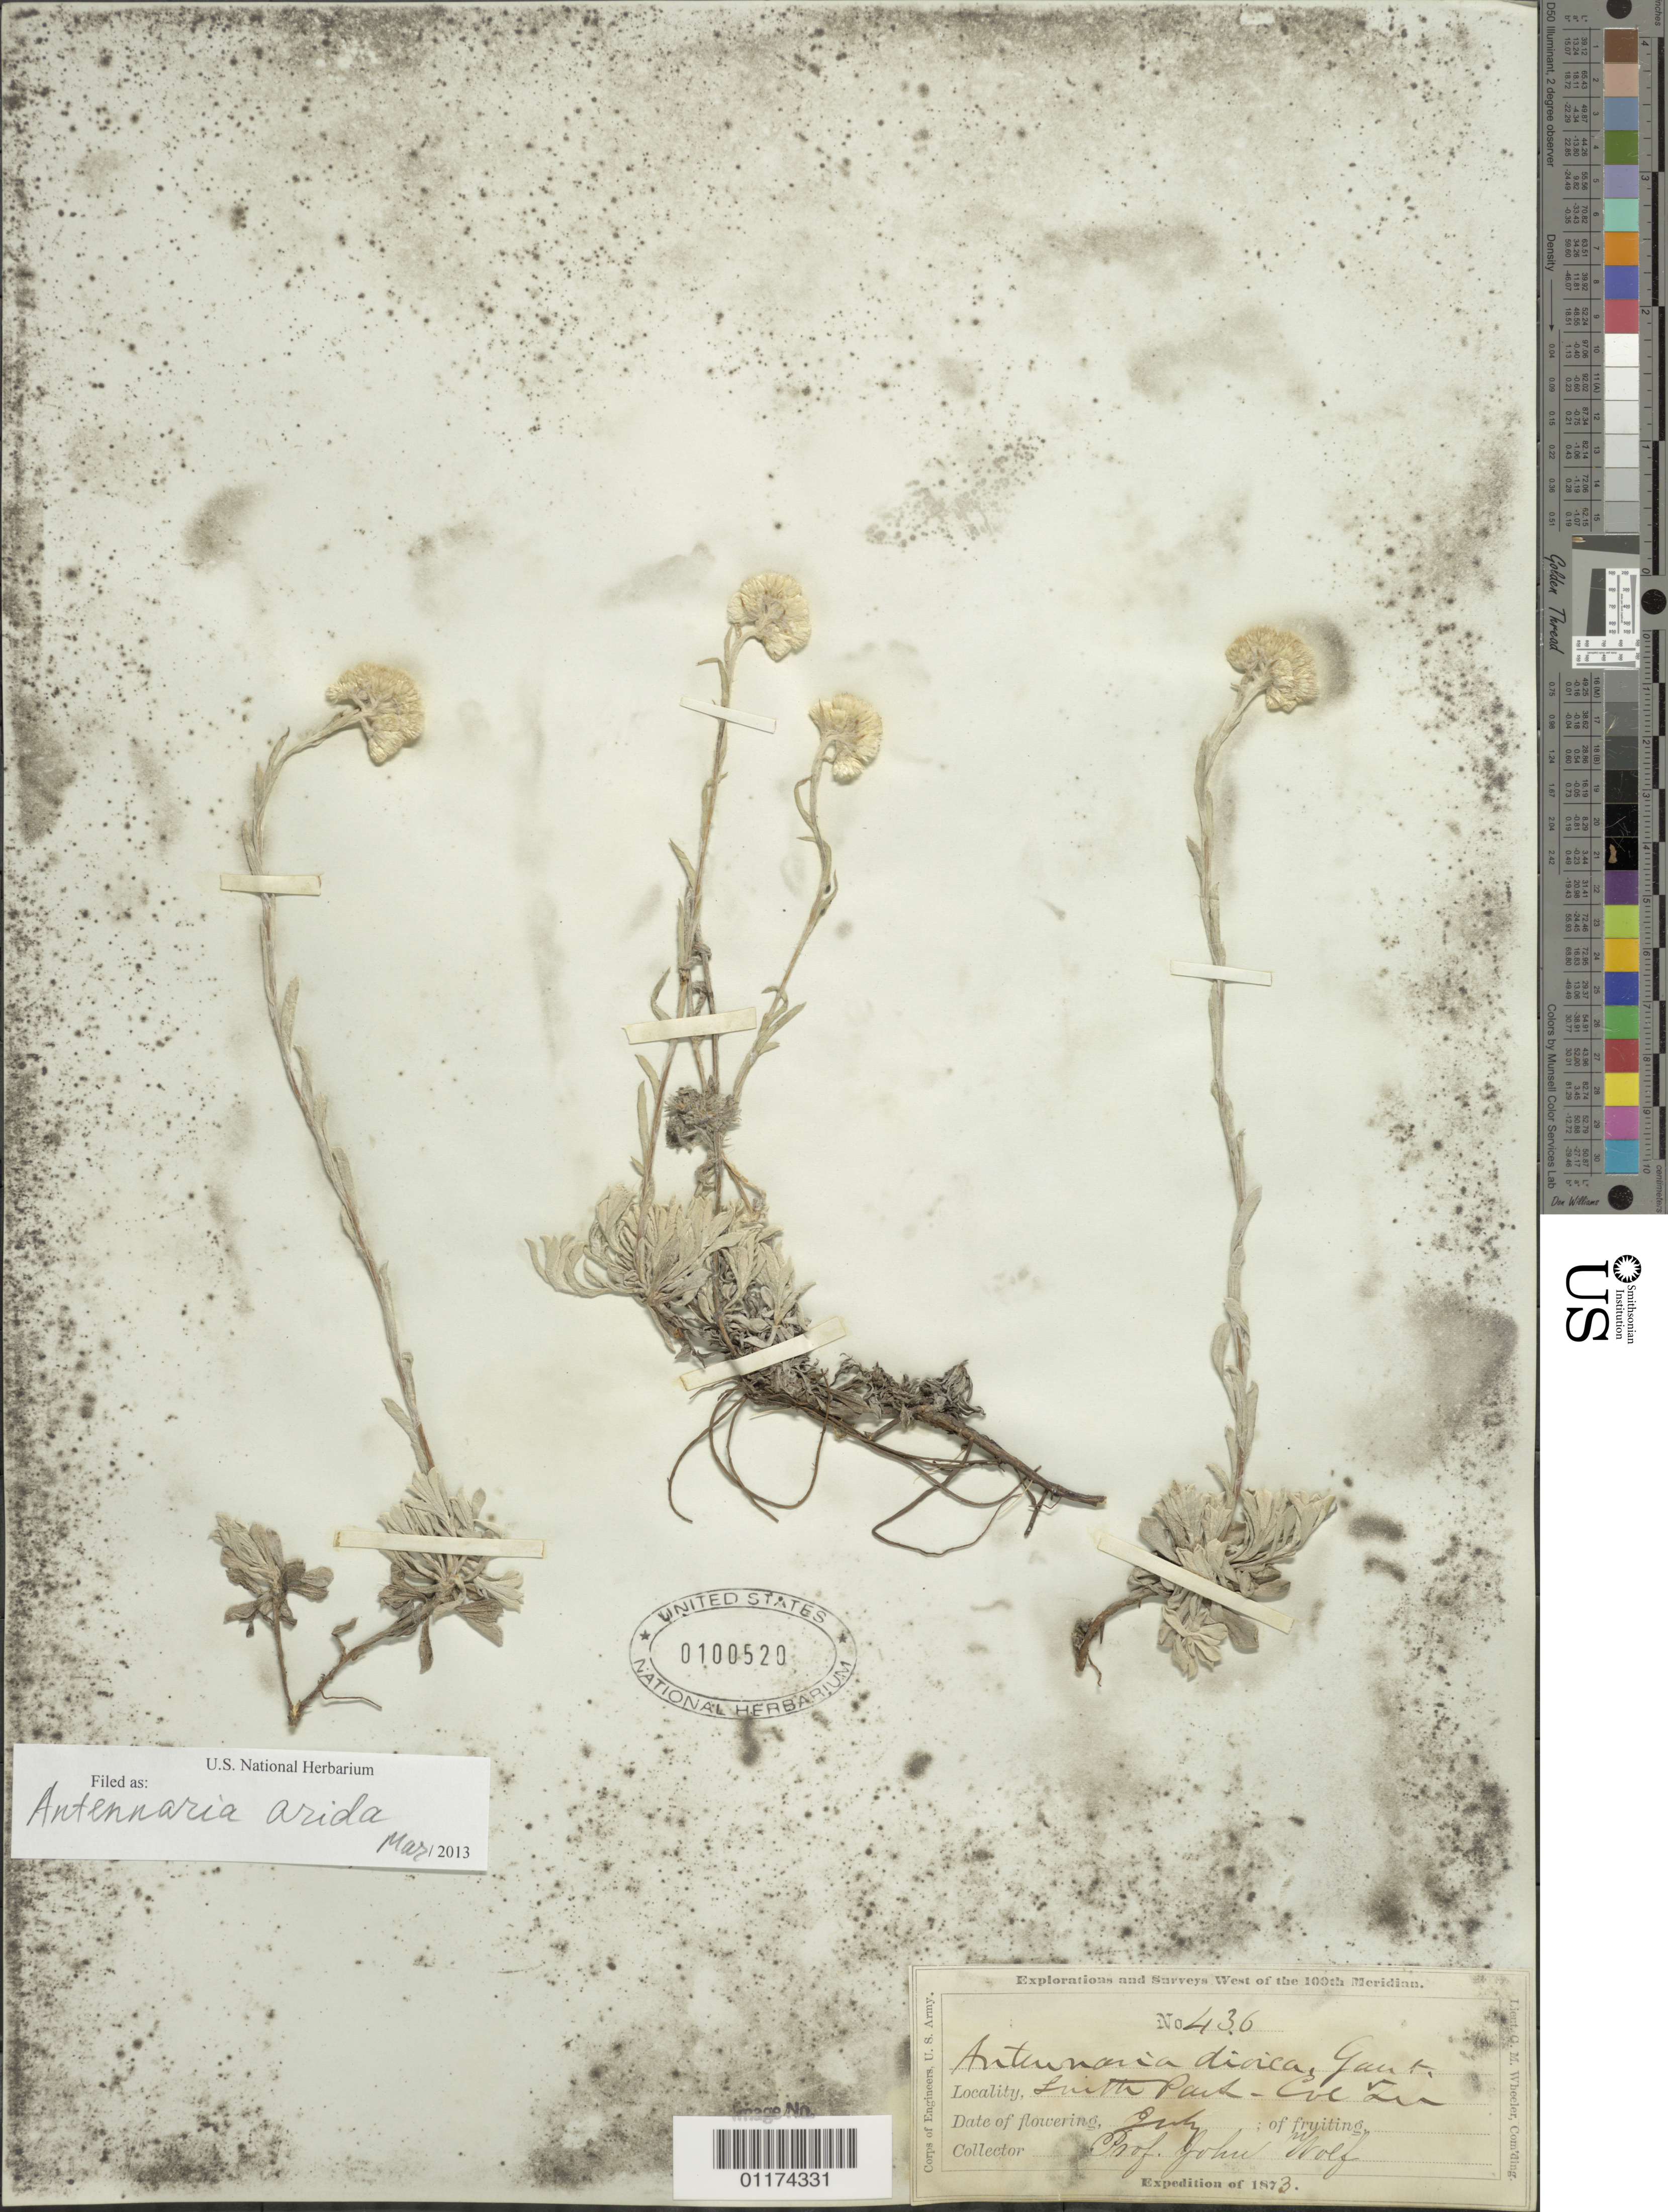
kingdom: Plantae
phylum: Tracheophyta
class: Magnoliopsida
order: Asterales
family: Asteraceae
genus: Antennaria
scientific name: Antennaria arida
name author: E.E. Nelson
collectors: J. Wolf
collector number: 436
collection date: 1873-07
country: United States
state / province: Colorado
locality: South Park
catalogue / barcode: US 100520